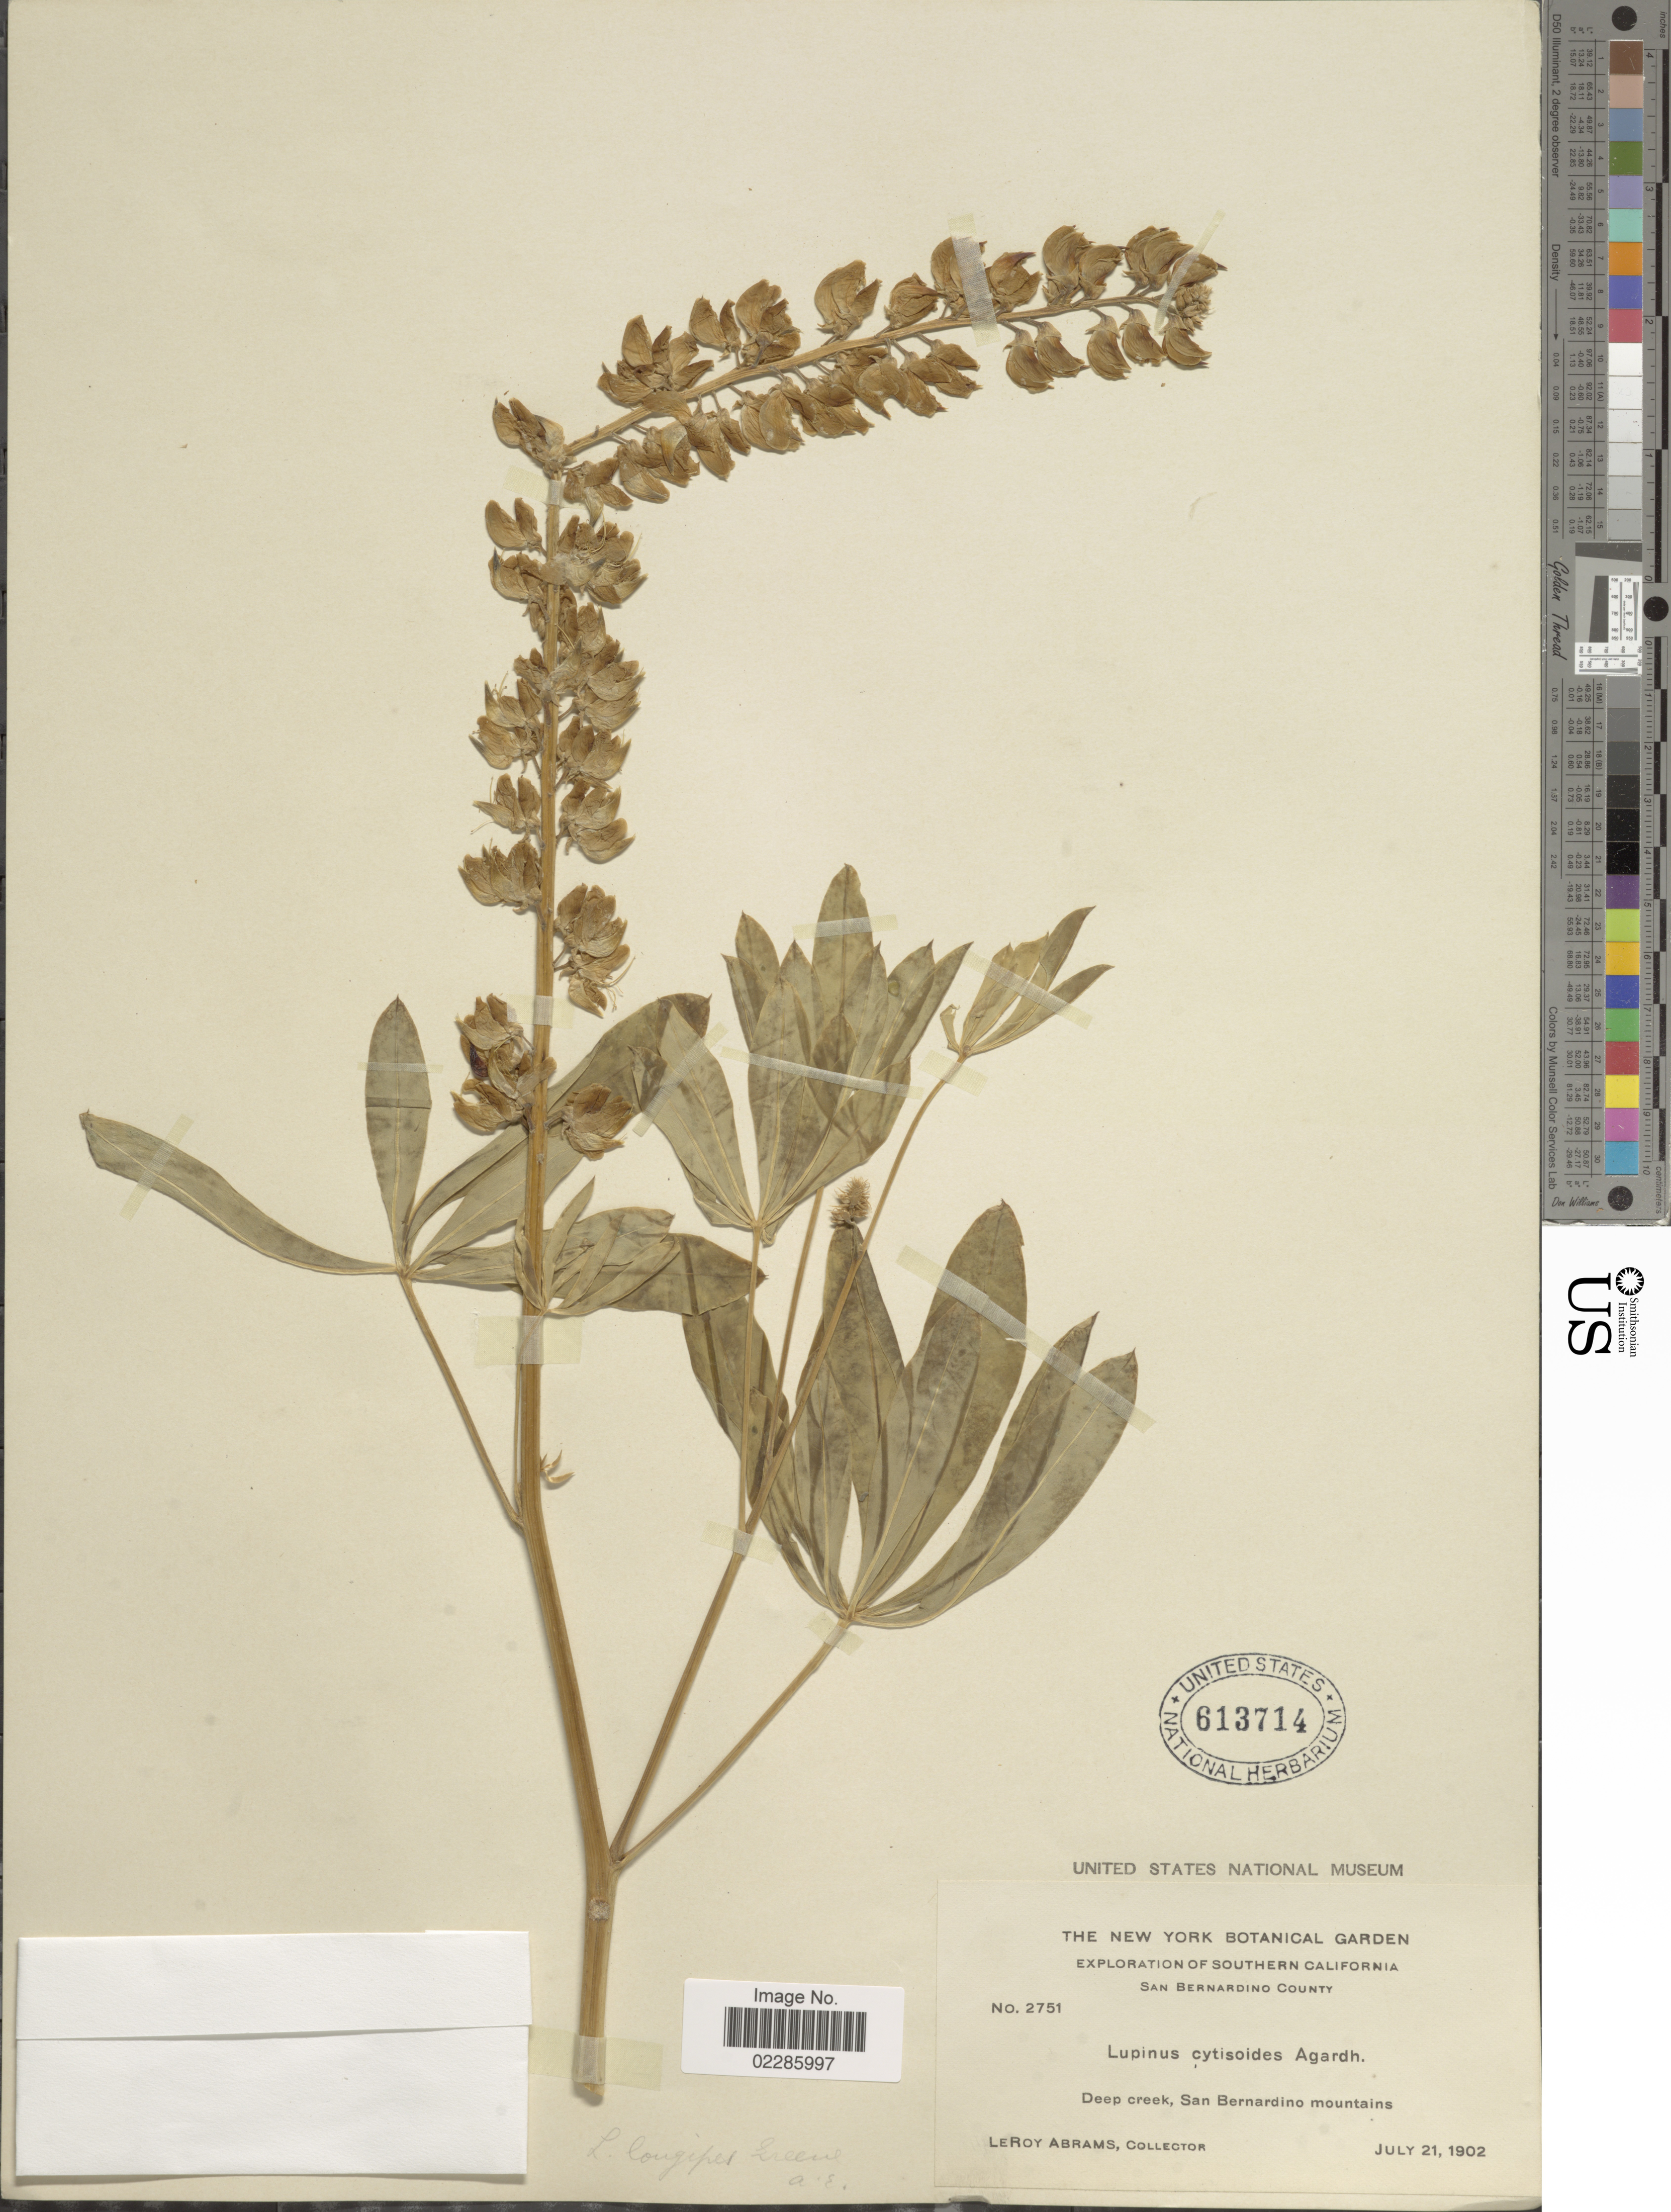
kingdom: Plantae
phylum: Tracheophyta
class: Magnoliopsida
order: Fabales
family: Fabaceae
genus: Lupinus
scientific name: Lupinus longipes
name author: Greene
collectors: L. Abrams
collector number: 2751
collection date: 1902-07-21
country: United States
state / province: California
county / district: San Bernardino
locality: Southern Califonia, San Bernardino County, Deep creek, San Bernardino mountains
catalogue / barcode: US 613714